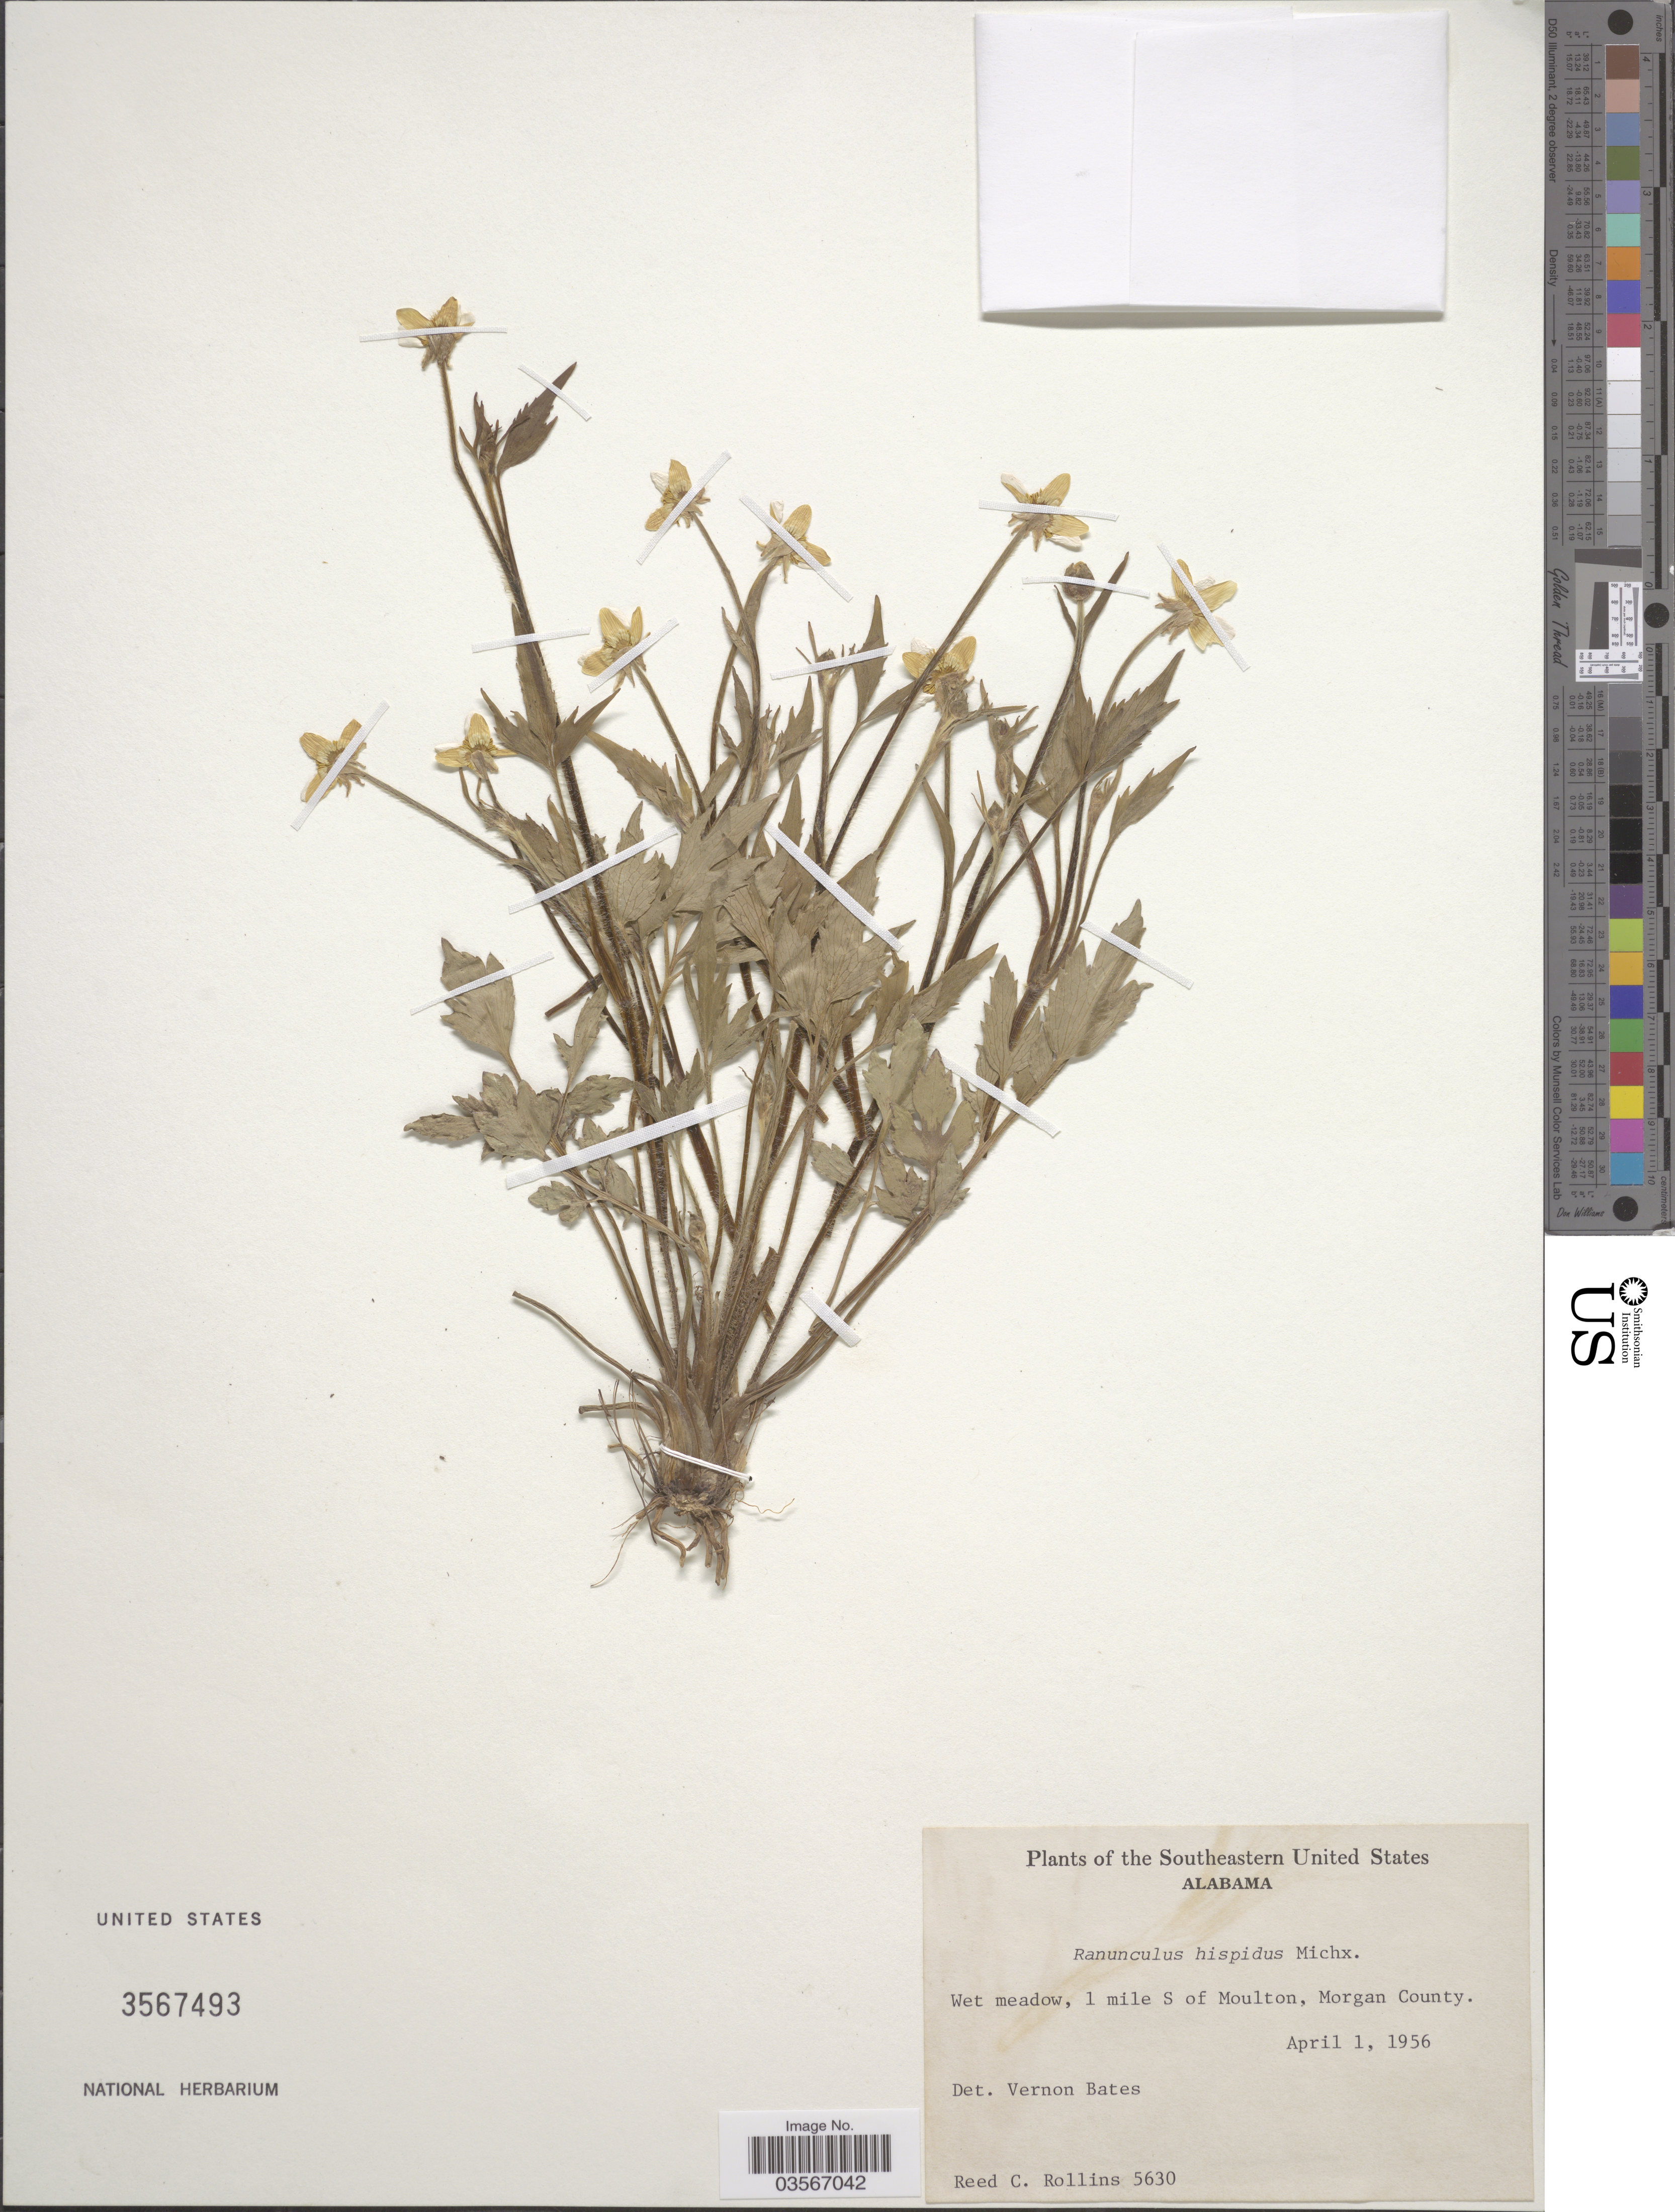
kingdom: Plantae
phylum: Tracheophyta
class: Magnoliopsida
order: Ranunculales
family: Ranunculaceae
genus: Ranunculus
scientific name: Ranunculus hispidus var. hispidus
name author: Michx.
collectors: R. C. Rollins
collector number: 5630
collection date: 1956-04-01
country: United States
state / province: Alabama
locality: The Southeastern United States. 1 mile S of Moulton, Morgan County.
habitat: wet meadow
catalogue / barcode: US 3567493